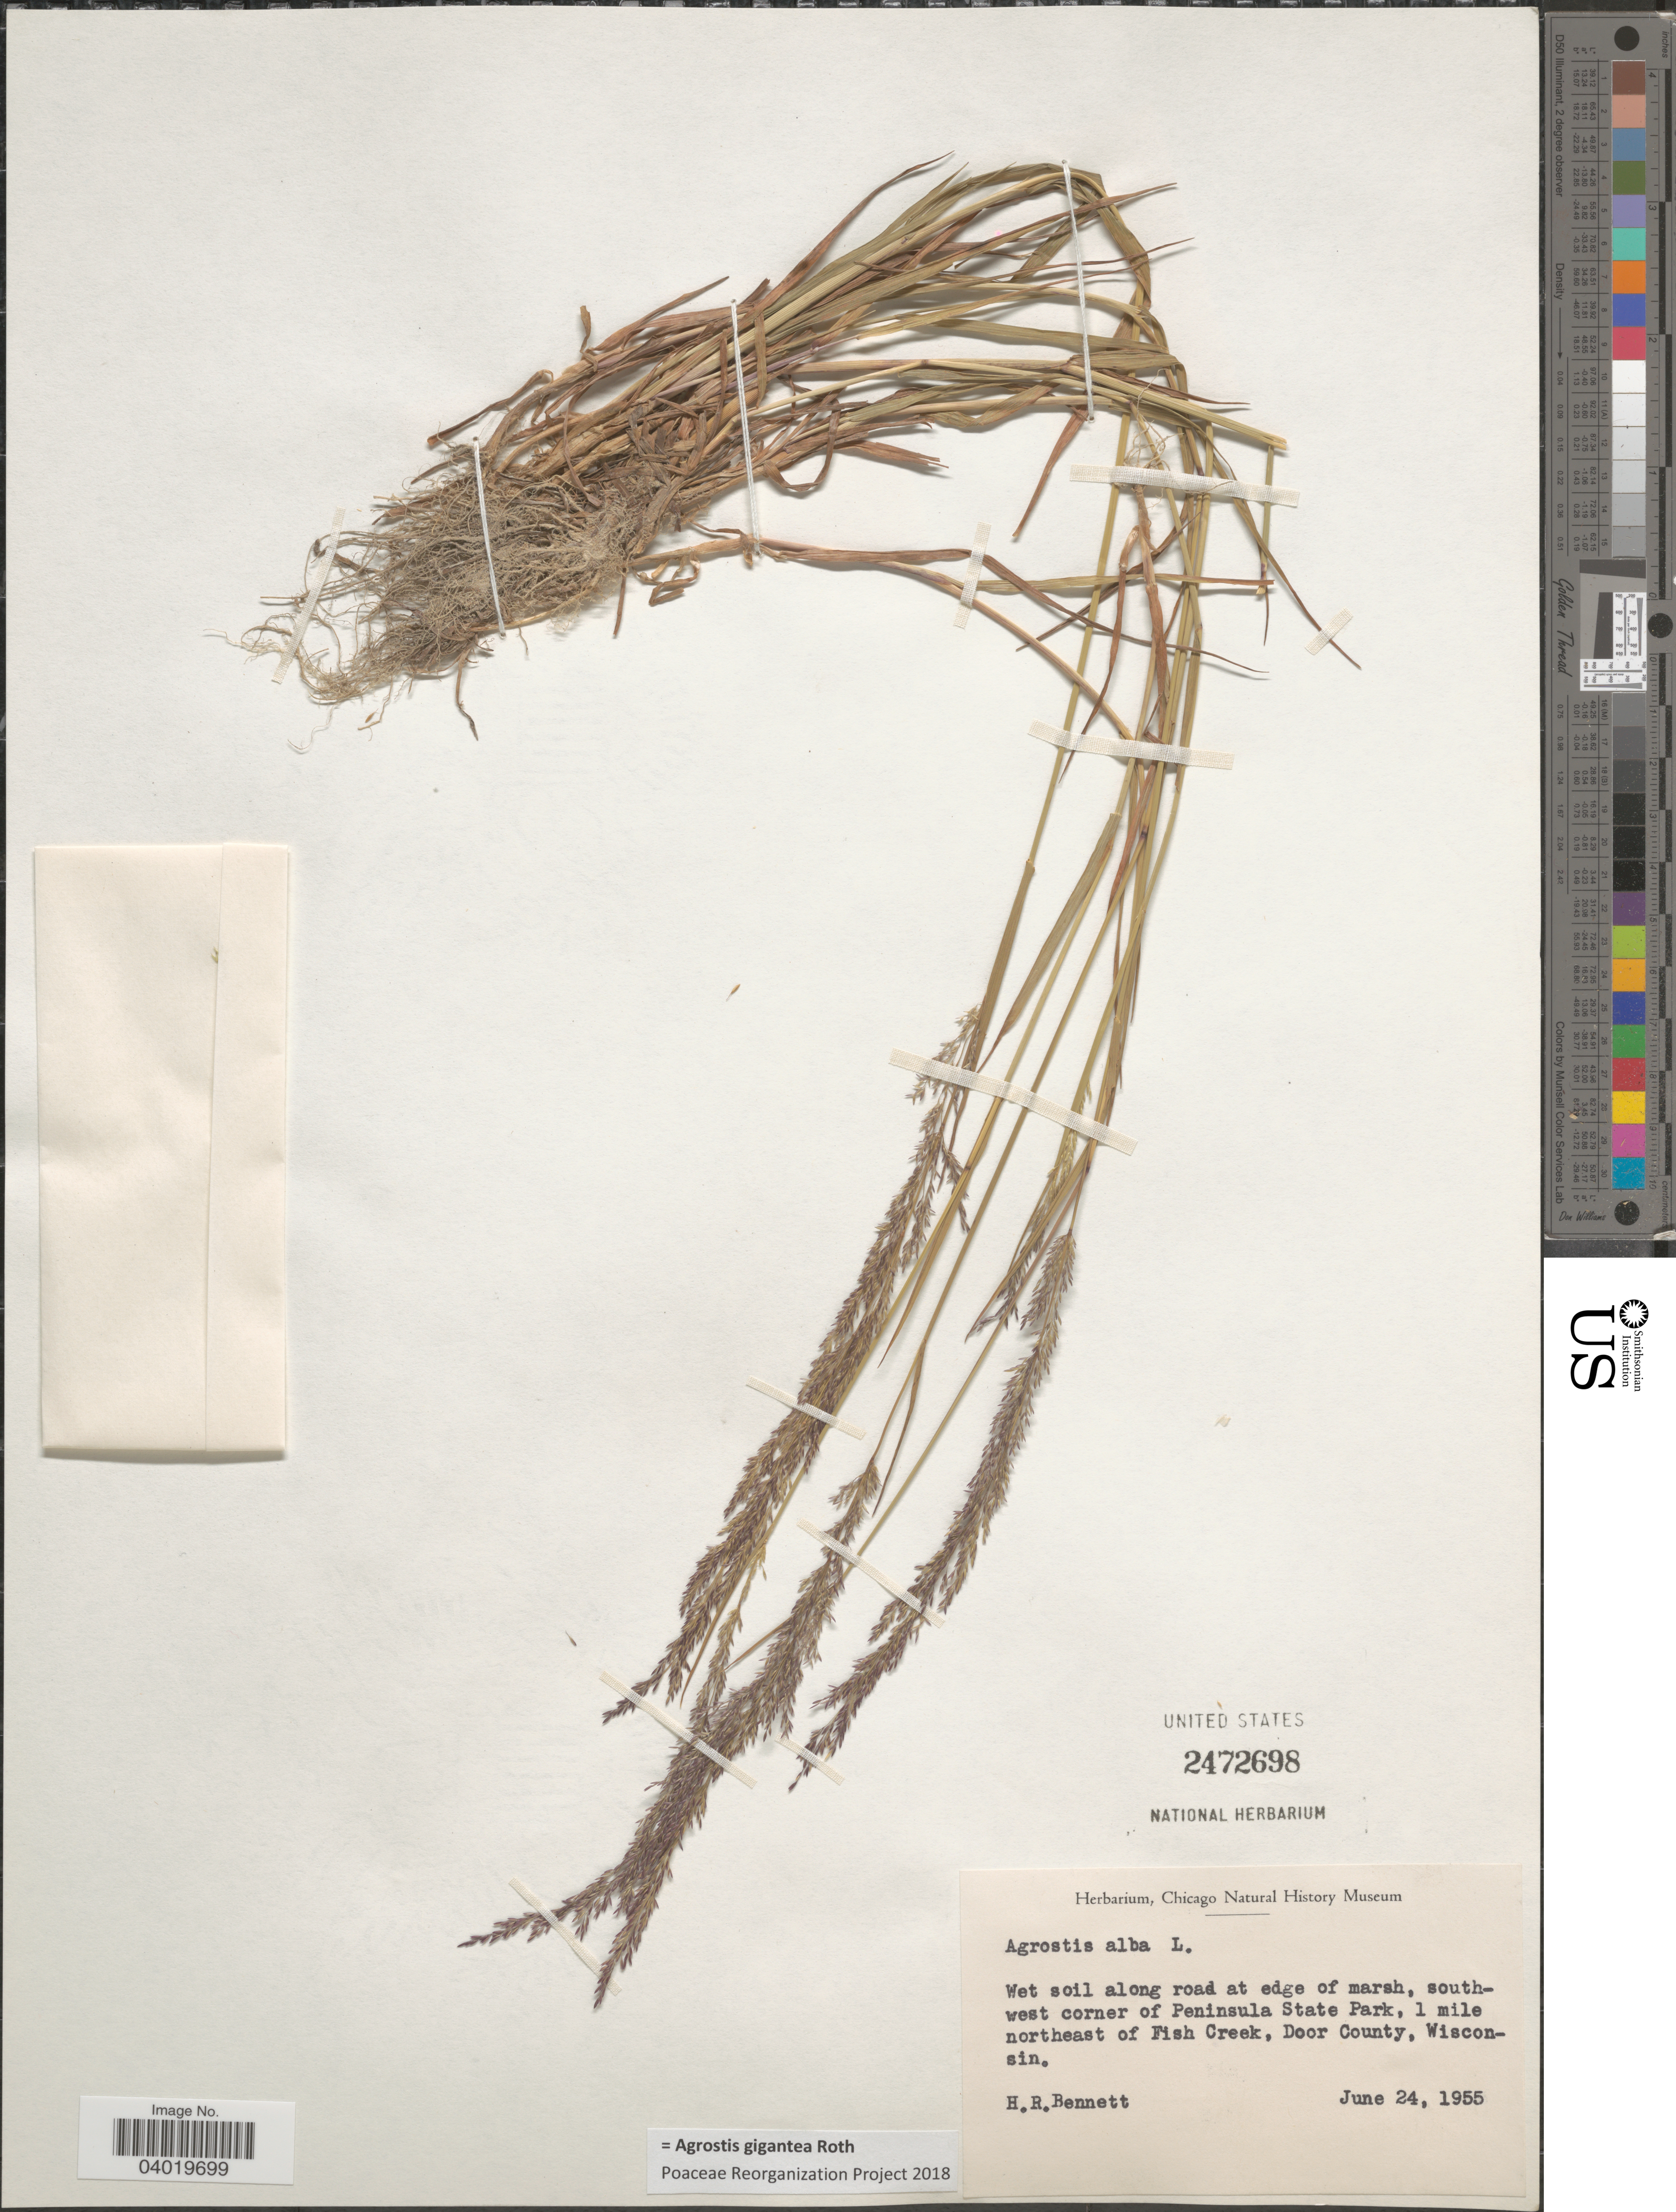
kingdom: Plantae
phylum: Tracheophyta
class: Liliopsida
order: Poales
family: Poaceae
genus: Agrostis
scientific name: Agrostis gigantea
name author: Roth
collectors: H. R. Bennett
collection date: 1955-06-24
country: United States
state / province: Wisconsin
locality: At edge of marsh, southwest corner of Peninsula State Park, 1 mile northeast of Fish Creek, Door County.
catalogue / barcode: US 2472698